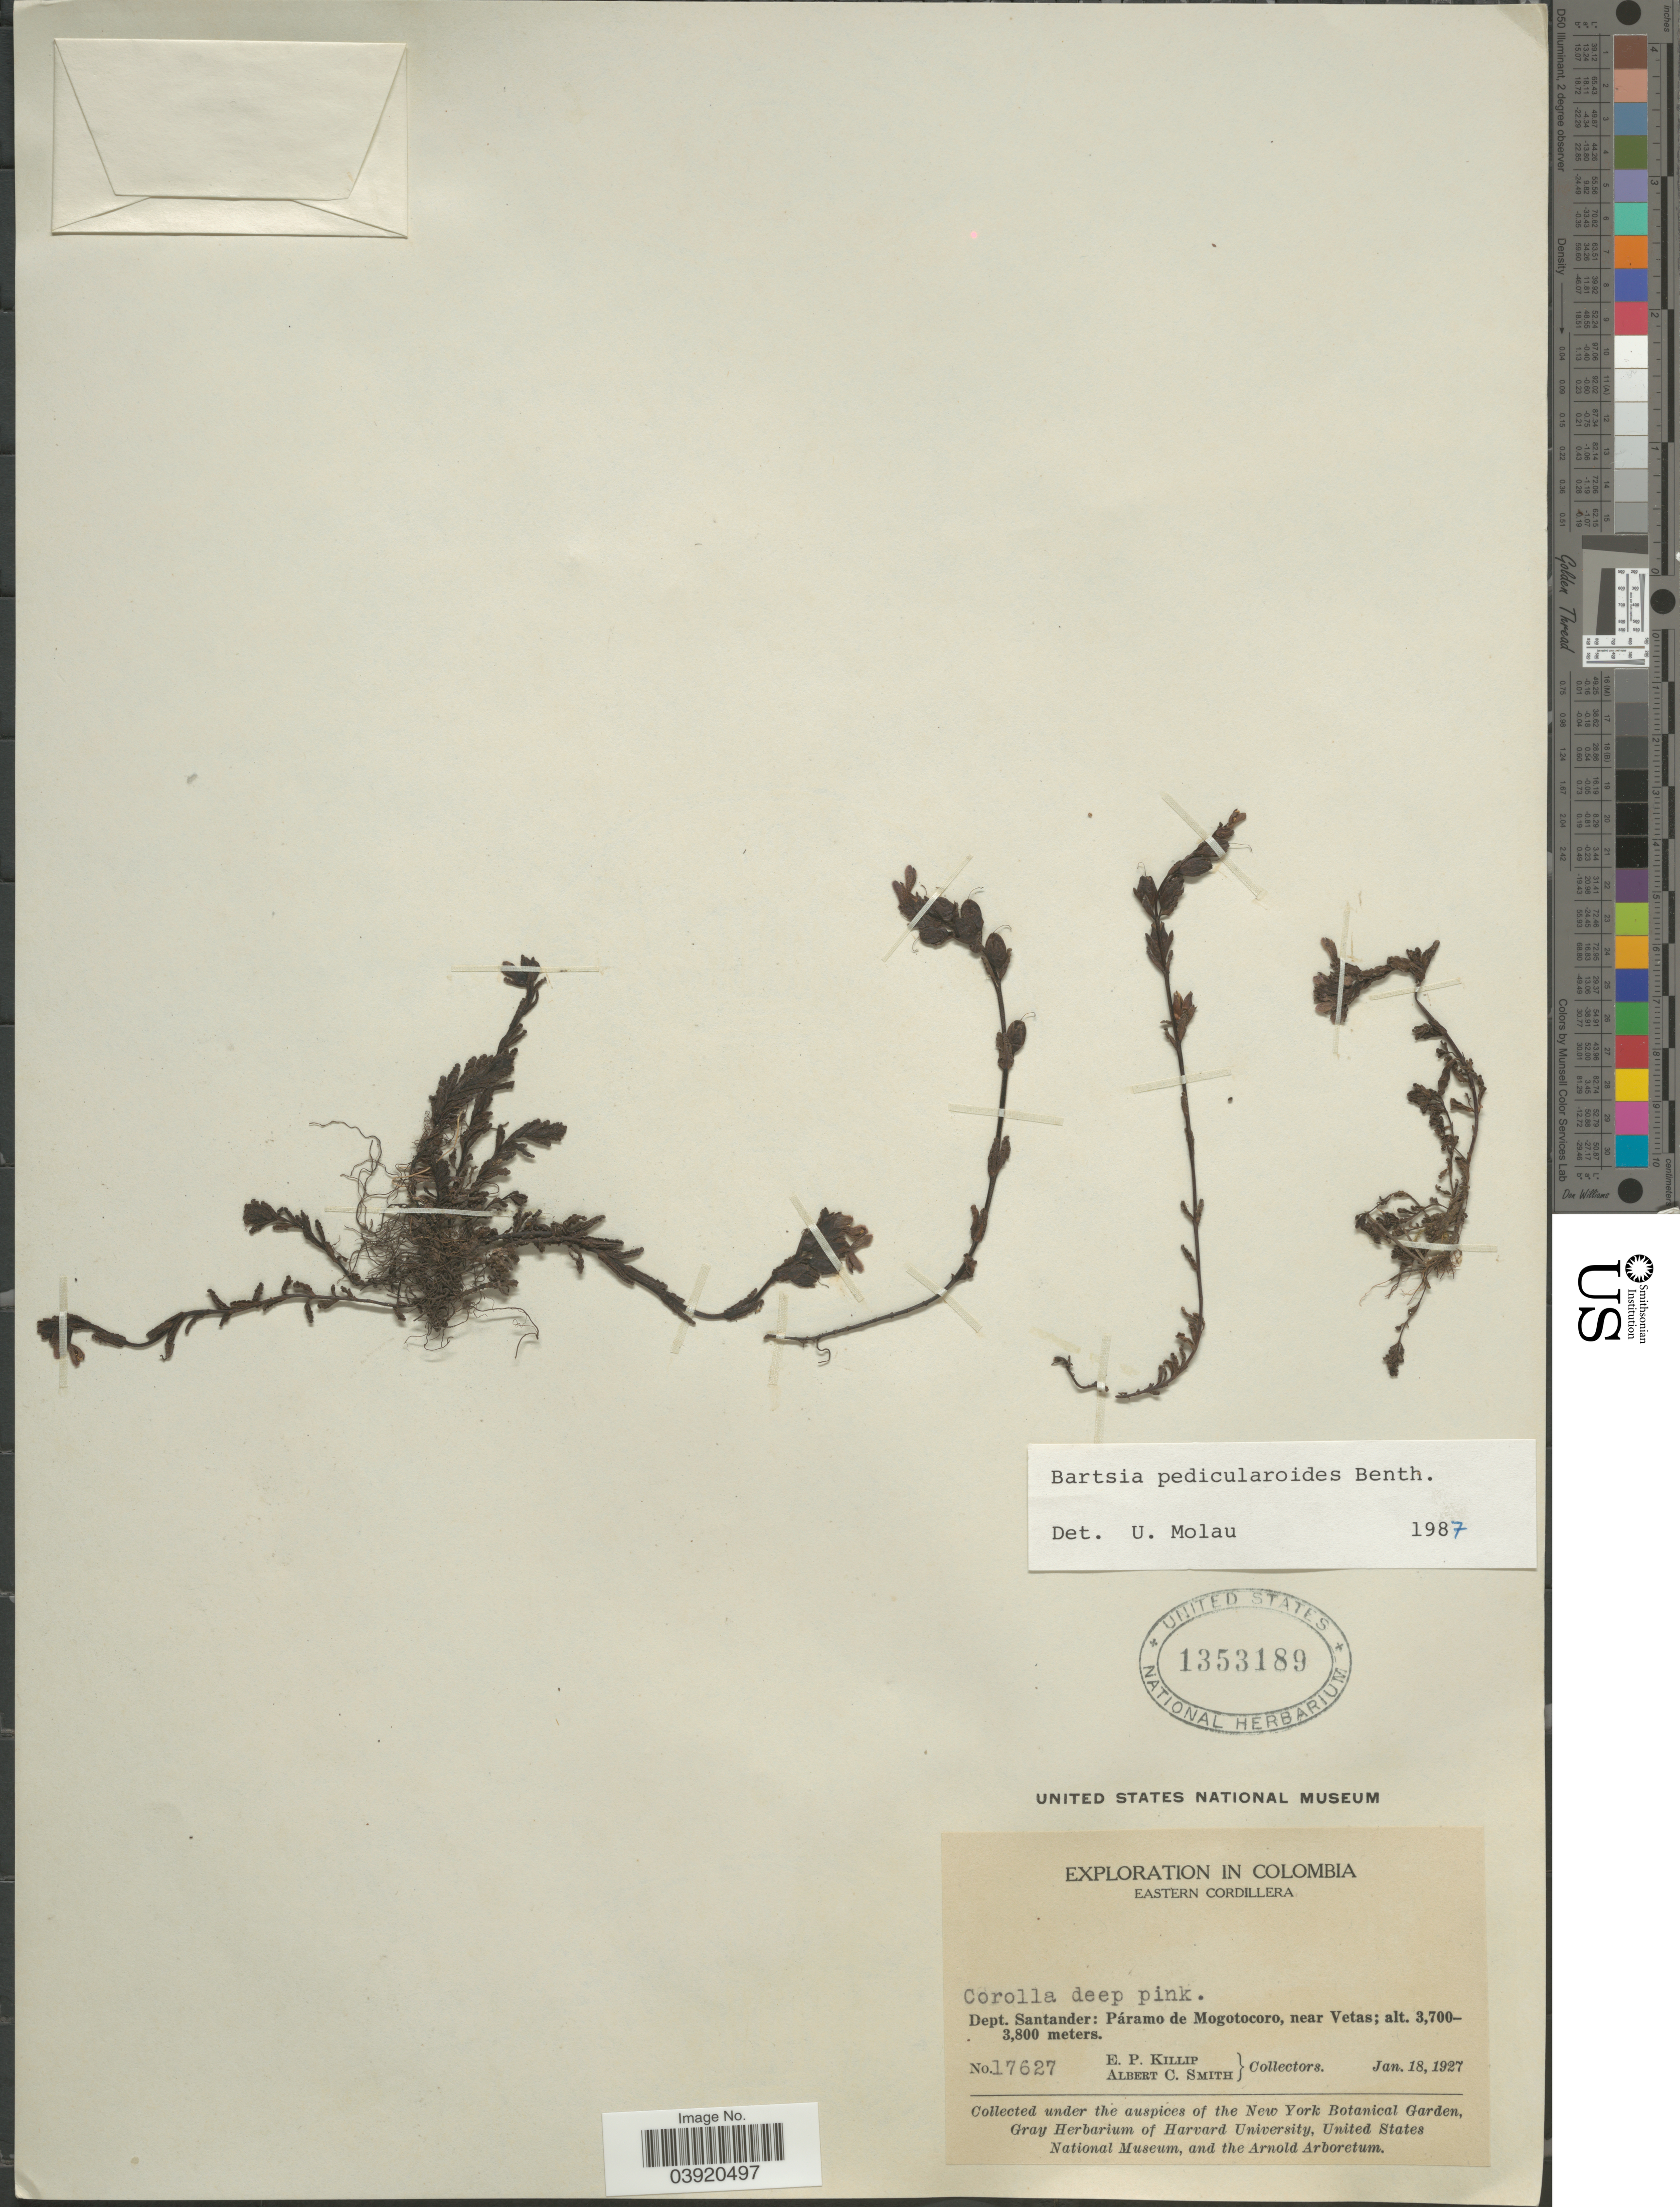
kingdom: Plantae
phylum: Tracheophyta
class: Magnoliopsida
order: Lamiales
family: Orobanchaceae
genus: Bartsia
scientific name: Bartsia pedicularoides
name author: Benth.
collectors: E. P. Killip & A. C. Smith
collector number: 17627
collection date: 1927-01-18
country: Colombia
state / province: Santander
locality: Eastern Cordillera. Dept. Santander: Páramo de Mogotocoro, near Vetas.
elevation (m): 3700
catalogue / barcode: US 1353189